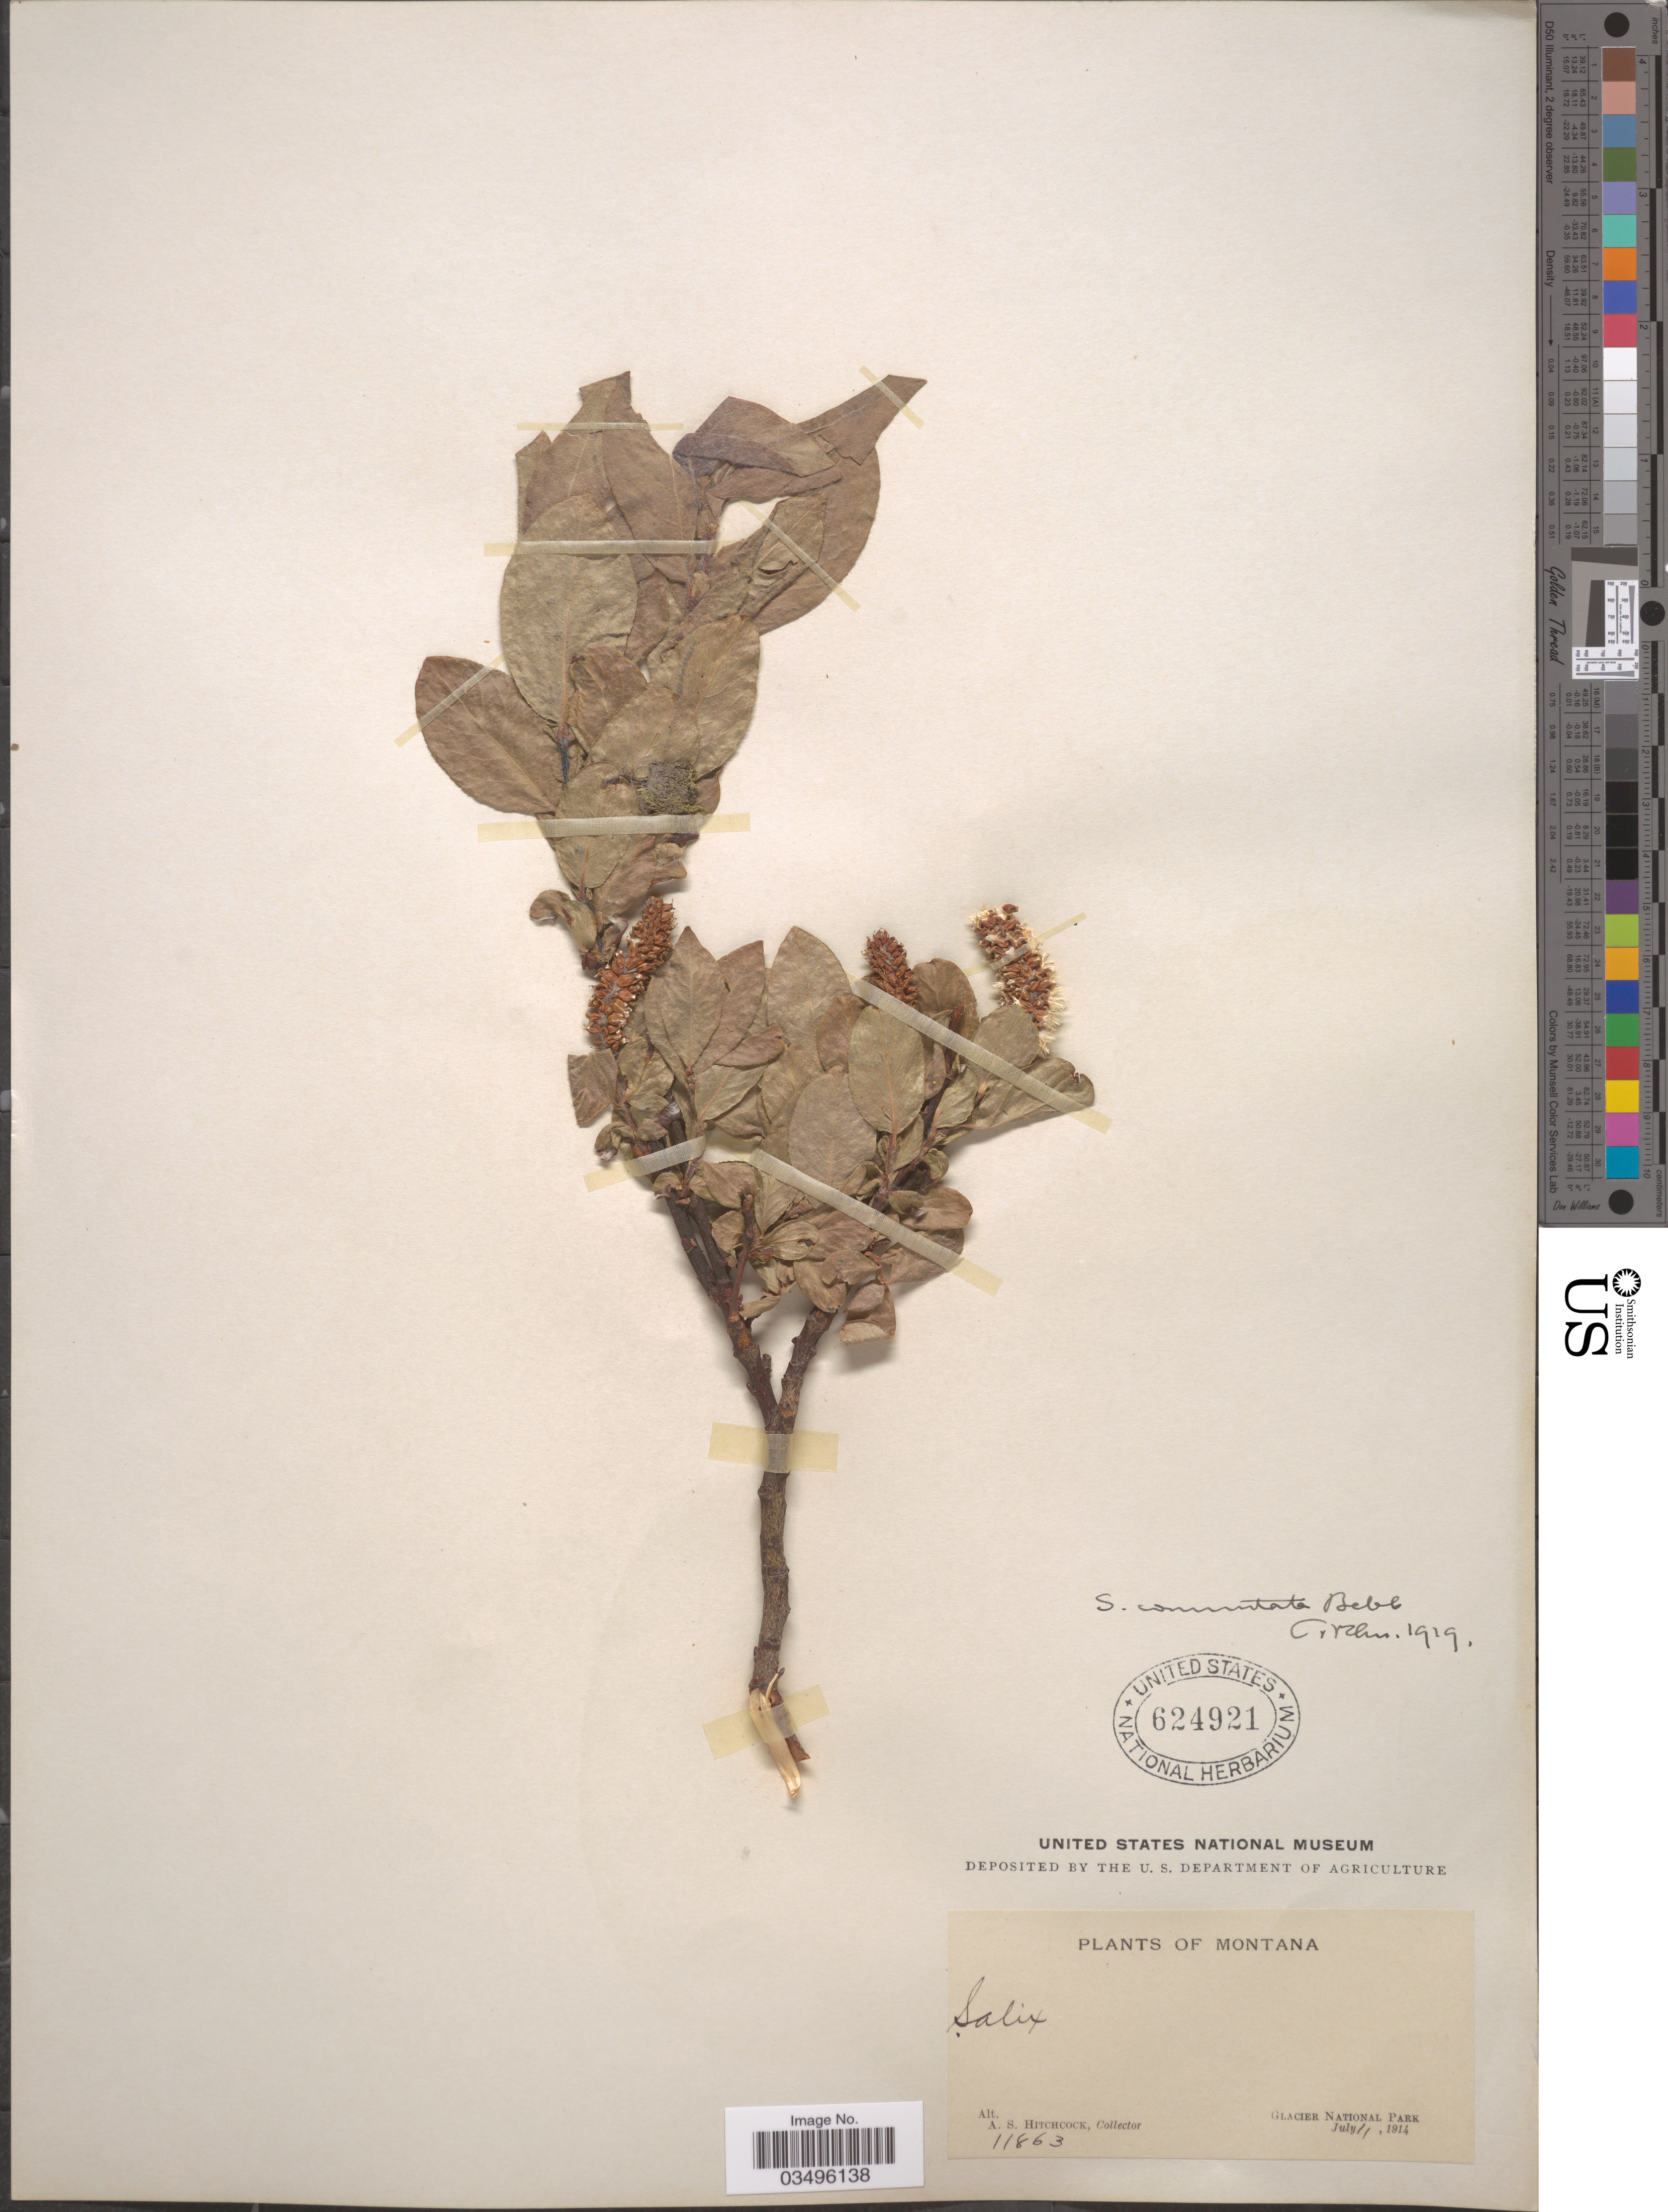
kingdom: Plantae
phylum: Tracheophyta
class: Magnoliopsida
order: Malpighiales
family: Salicaceae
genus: Salix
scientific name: Salix commutata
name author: Bebb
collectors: A. S. Hitchcock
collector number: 11863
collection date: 1914-07-11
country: United States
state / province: Montana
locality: Glacier National Park.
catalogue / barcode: US 624921